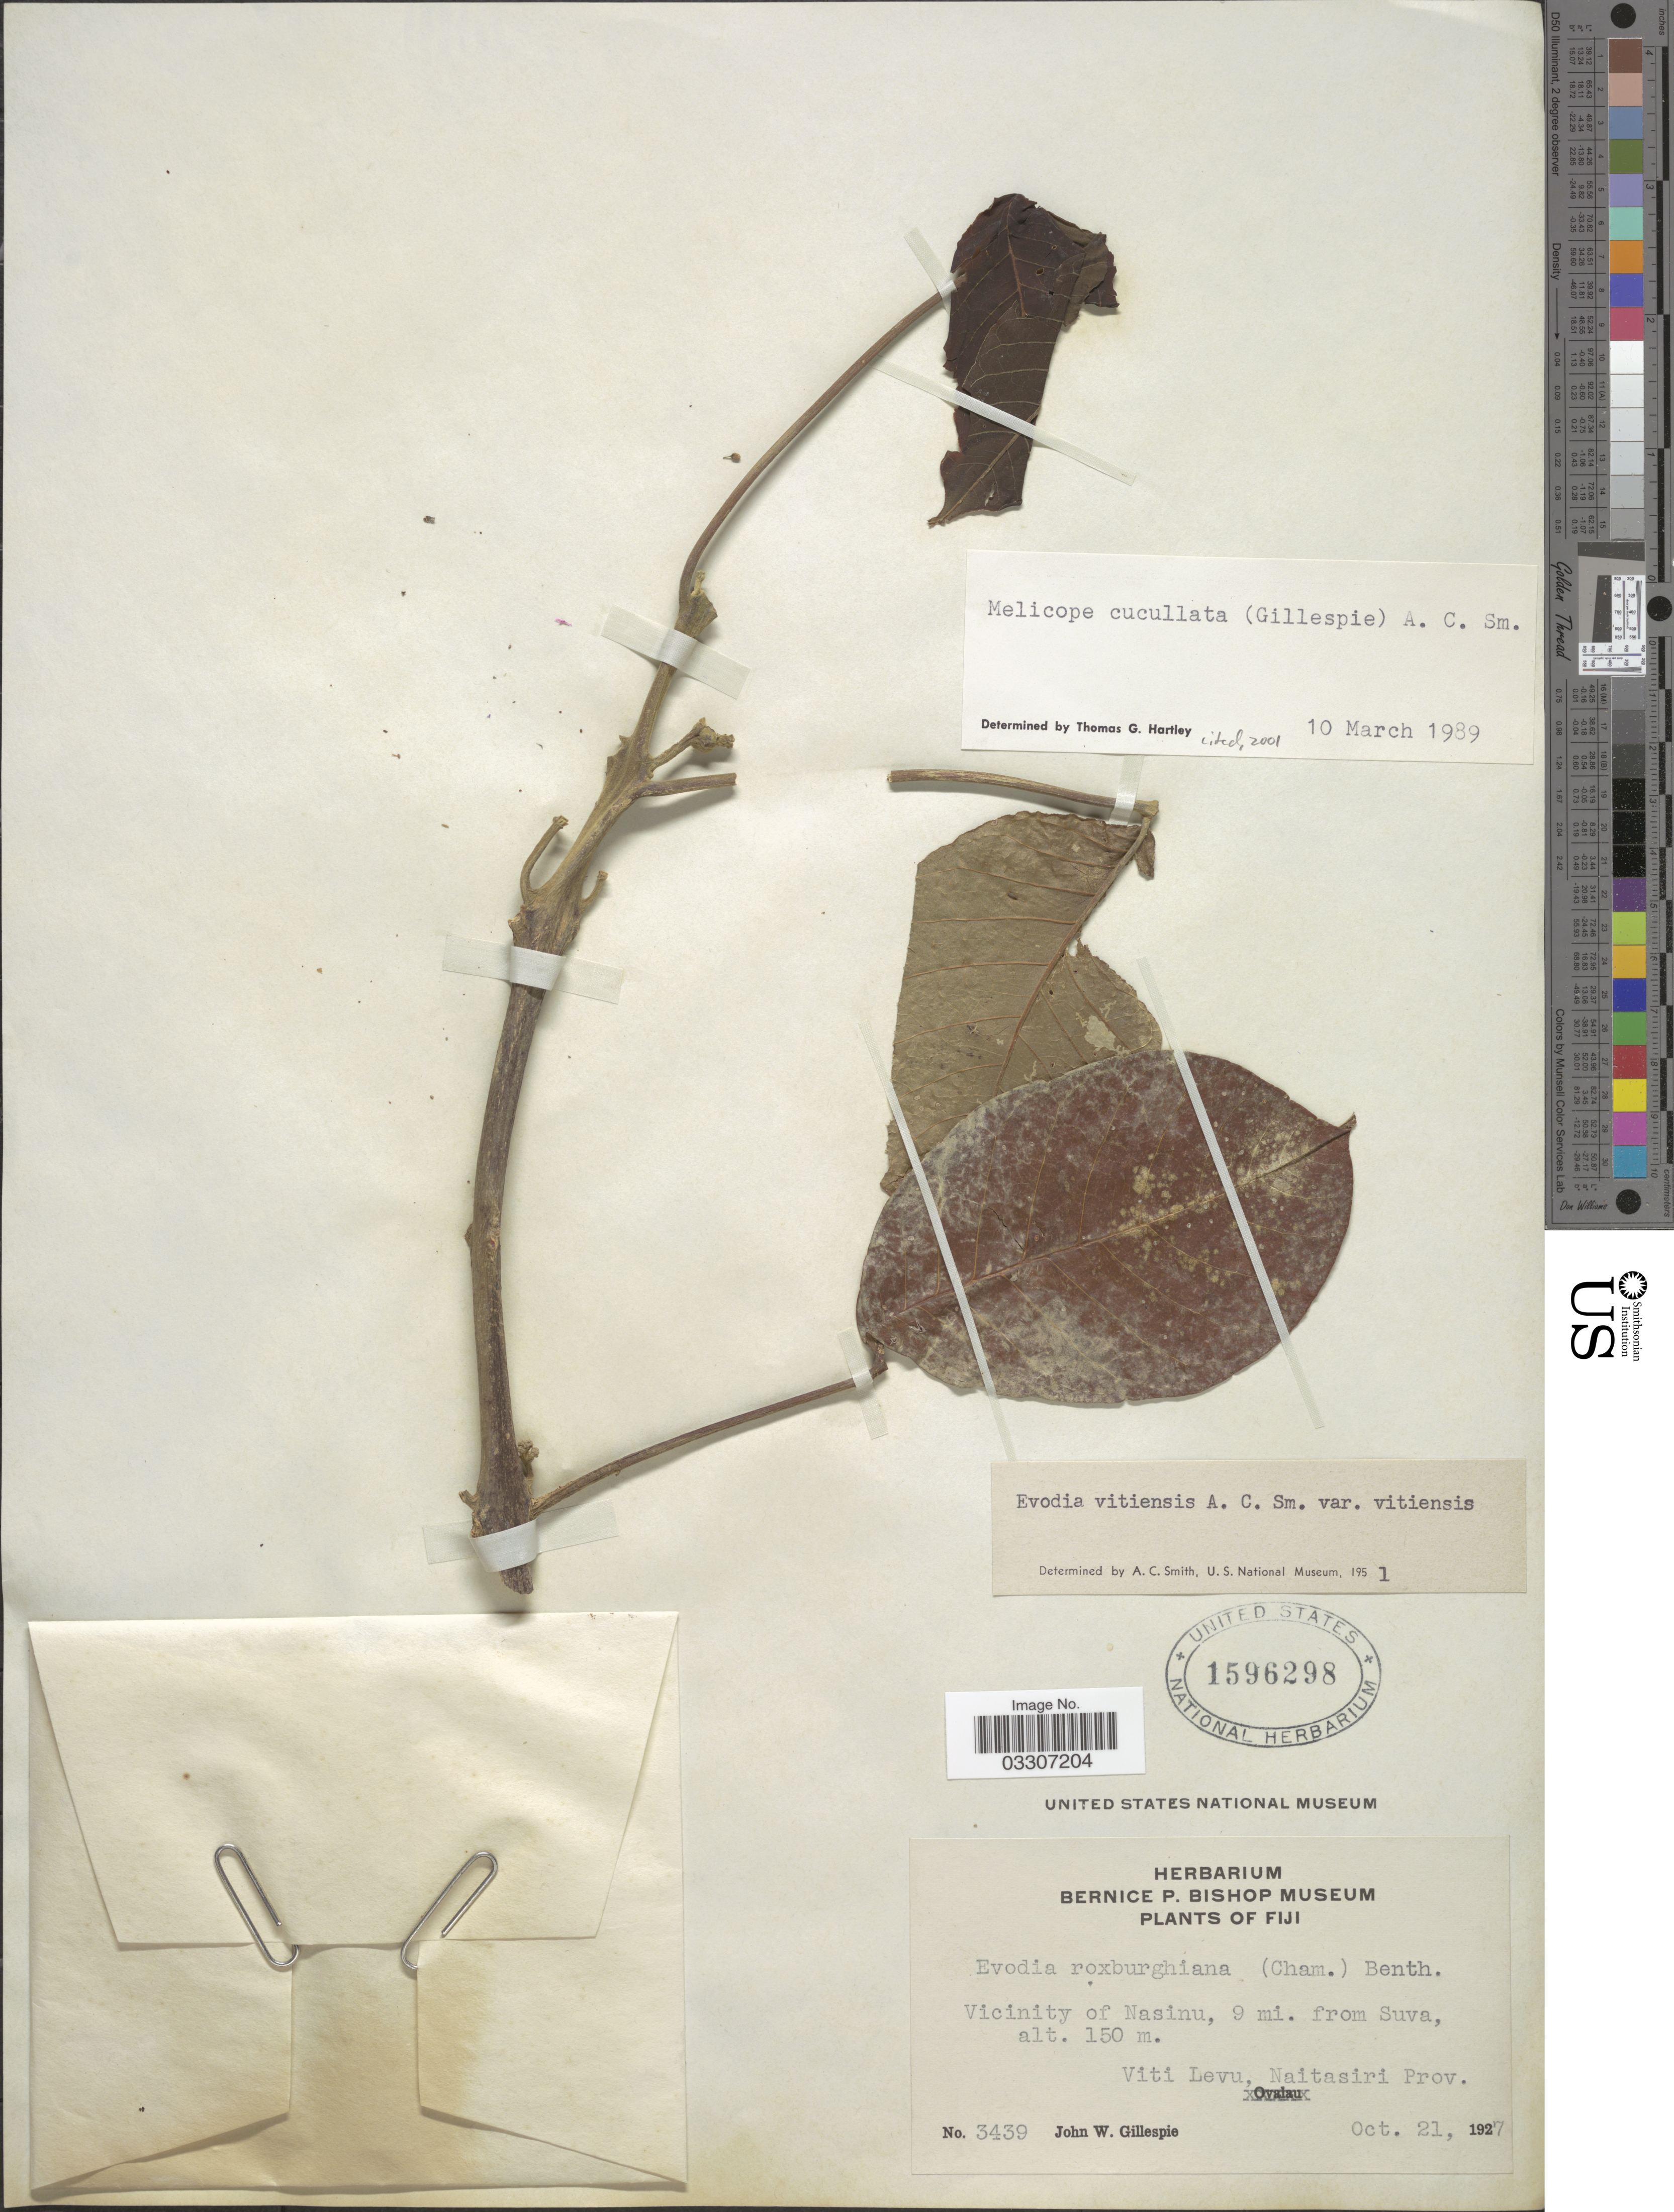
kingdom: Plantae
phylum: Tracheophyta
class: Magnoliopsida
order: Sapindales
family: Rutaceae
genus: Melicope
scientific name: Melicope cucullata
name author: (Gillespie) A.C. Sm.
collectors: J. W. Gillespie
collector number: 3439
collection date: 1927-10-21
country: Fiji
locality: Vicinity of Nasinu, 9 mi. from Suva. Viti Levu, Naitasiri Prov.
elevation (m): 150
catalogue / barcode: US 1596298